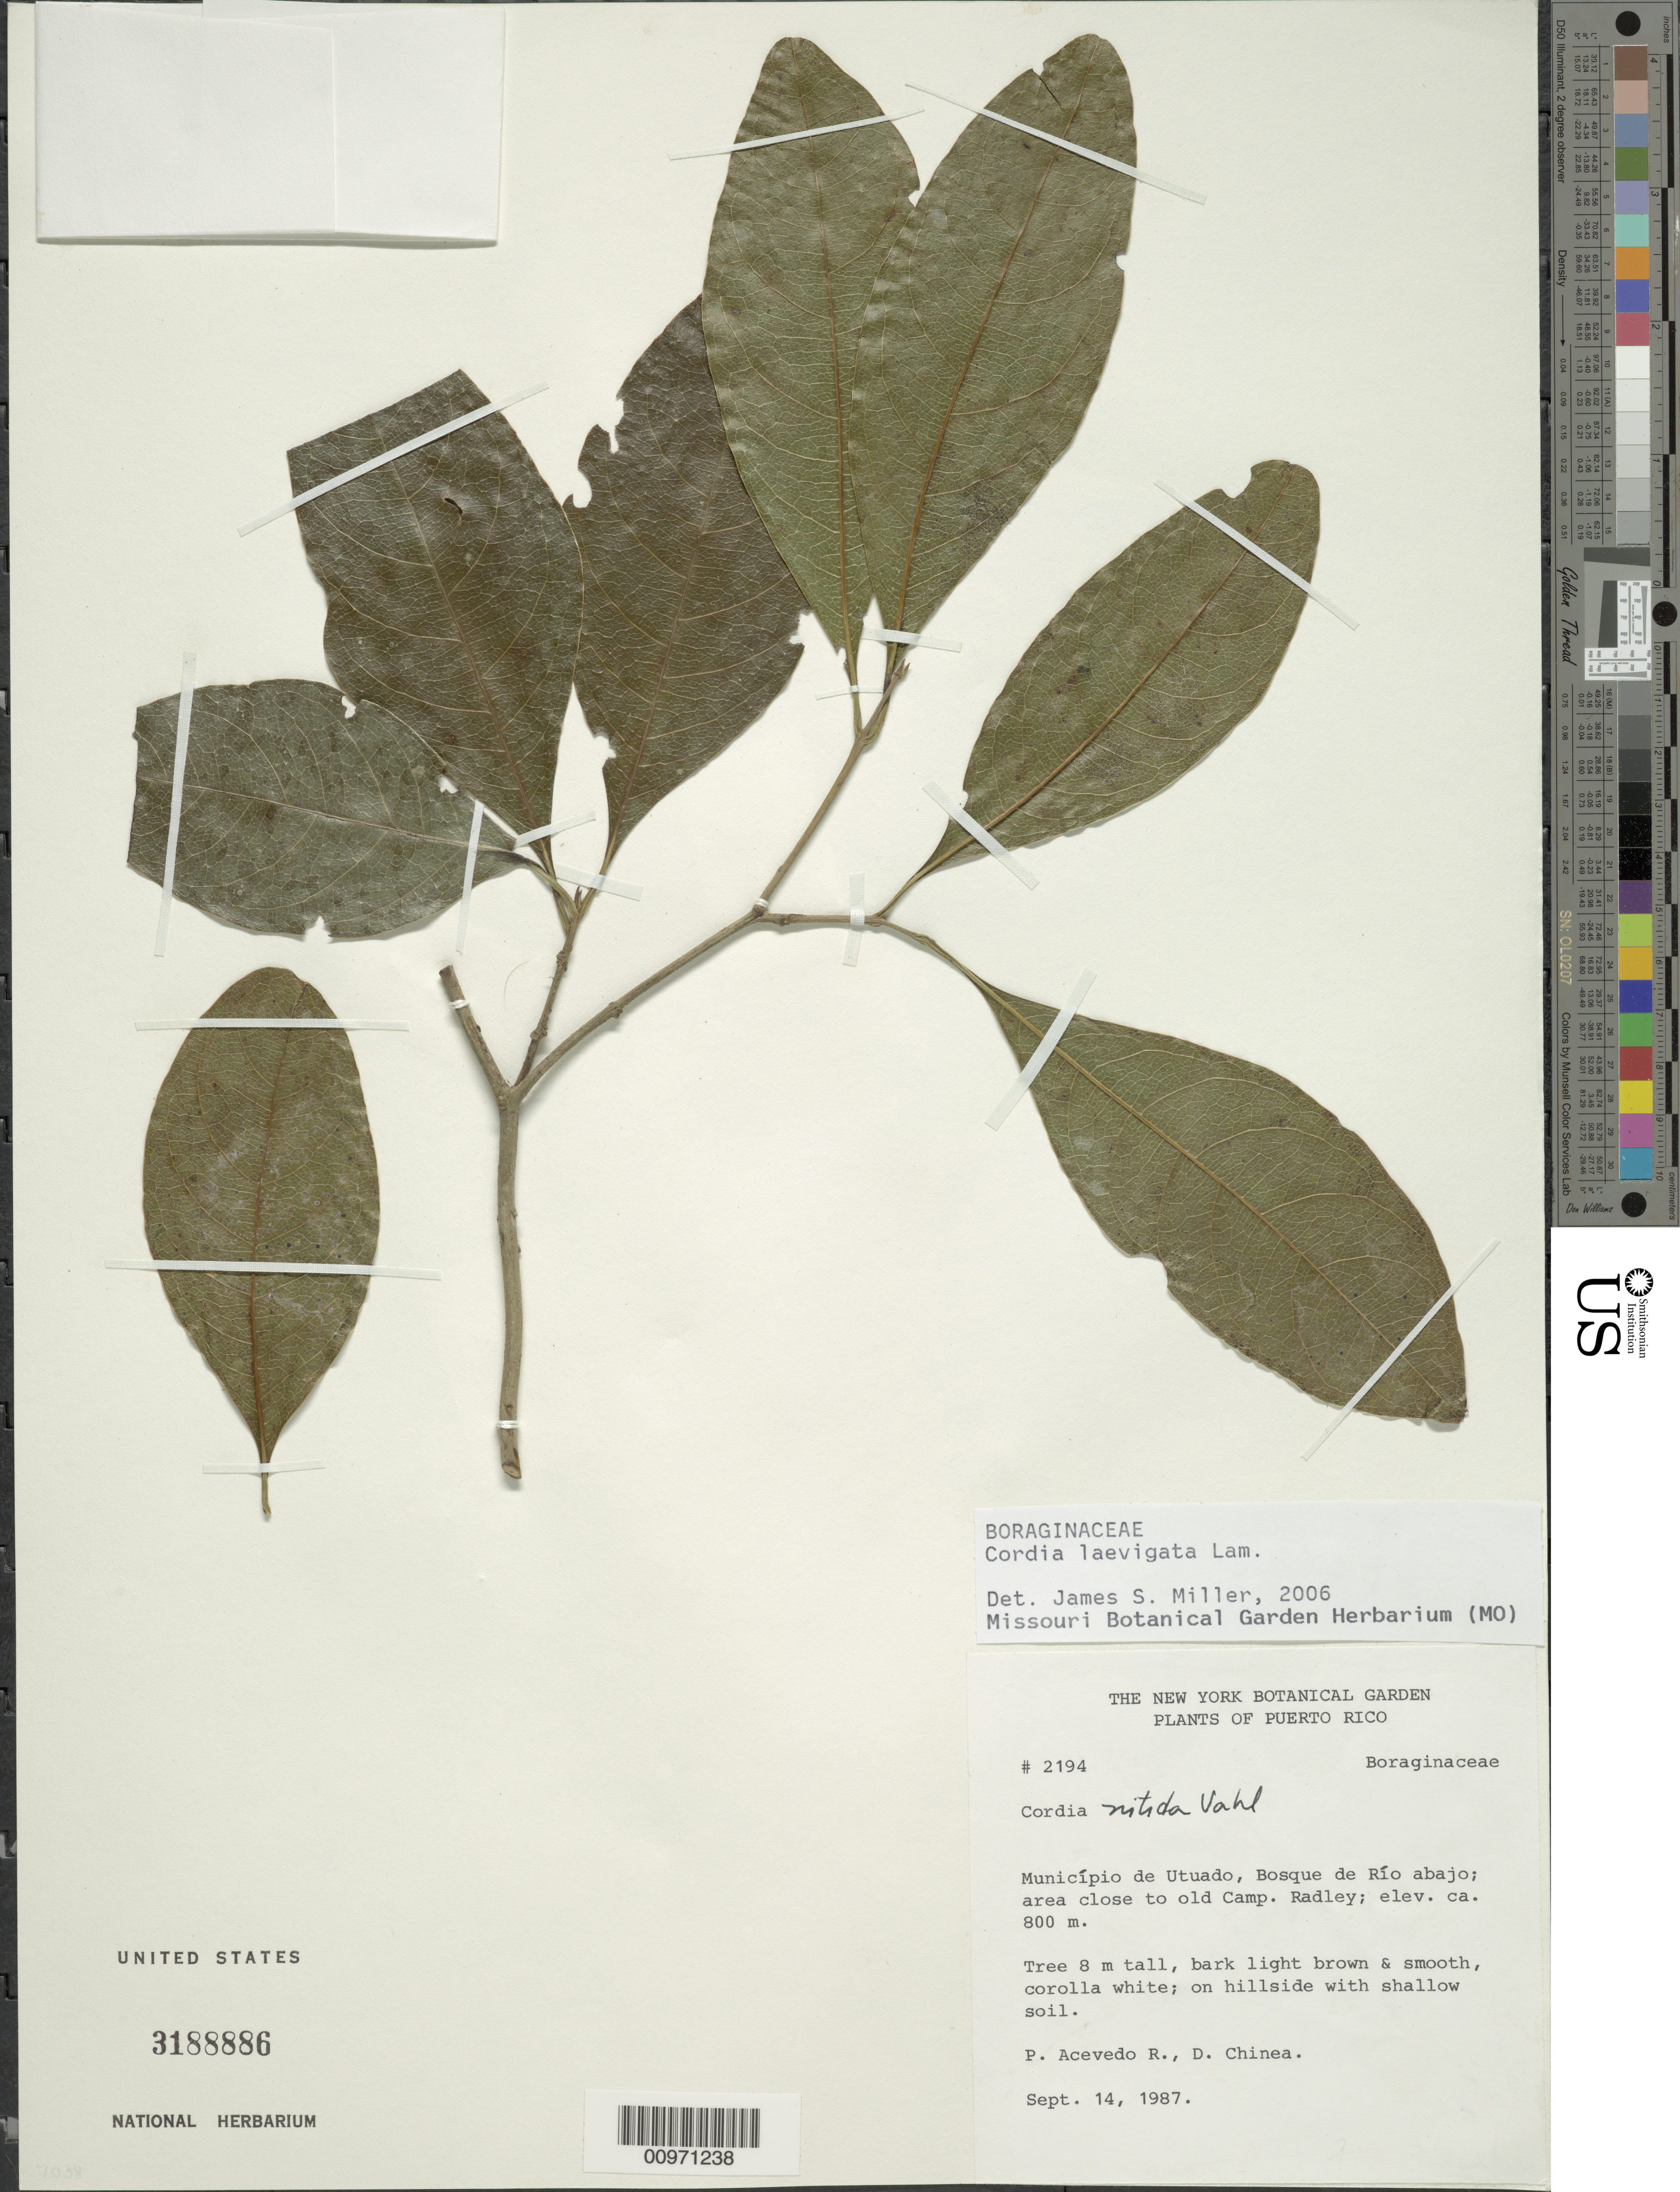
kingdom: Plantae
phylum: Tracheophyta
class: Magnoliopsida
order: Boraginales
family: Cordiaceae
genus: Cordia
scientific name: Cordia laevigata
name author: Lam.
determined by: Miller, James S., (MO), Missouri Botanical Garden (UNITED STATES)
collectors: P. Acevedo-Rodr. & D. Chinea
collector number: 2194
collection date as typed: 14 Sep 1987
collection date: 1987-09-14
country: Puerto Rico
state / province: Utuado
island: Puerto Rico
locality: Município de Utado, Bosque de Río Abajo, area close to old Camp Radley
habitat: On hillside with shallow soil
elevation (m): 800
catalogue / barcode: US 3188886